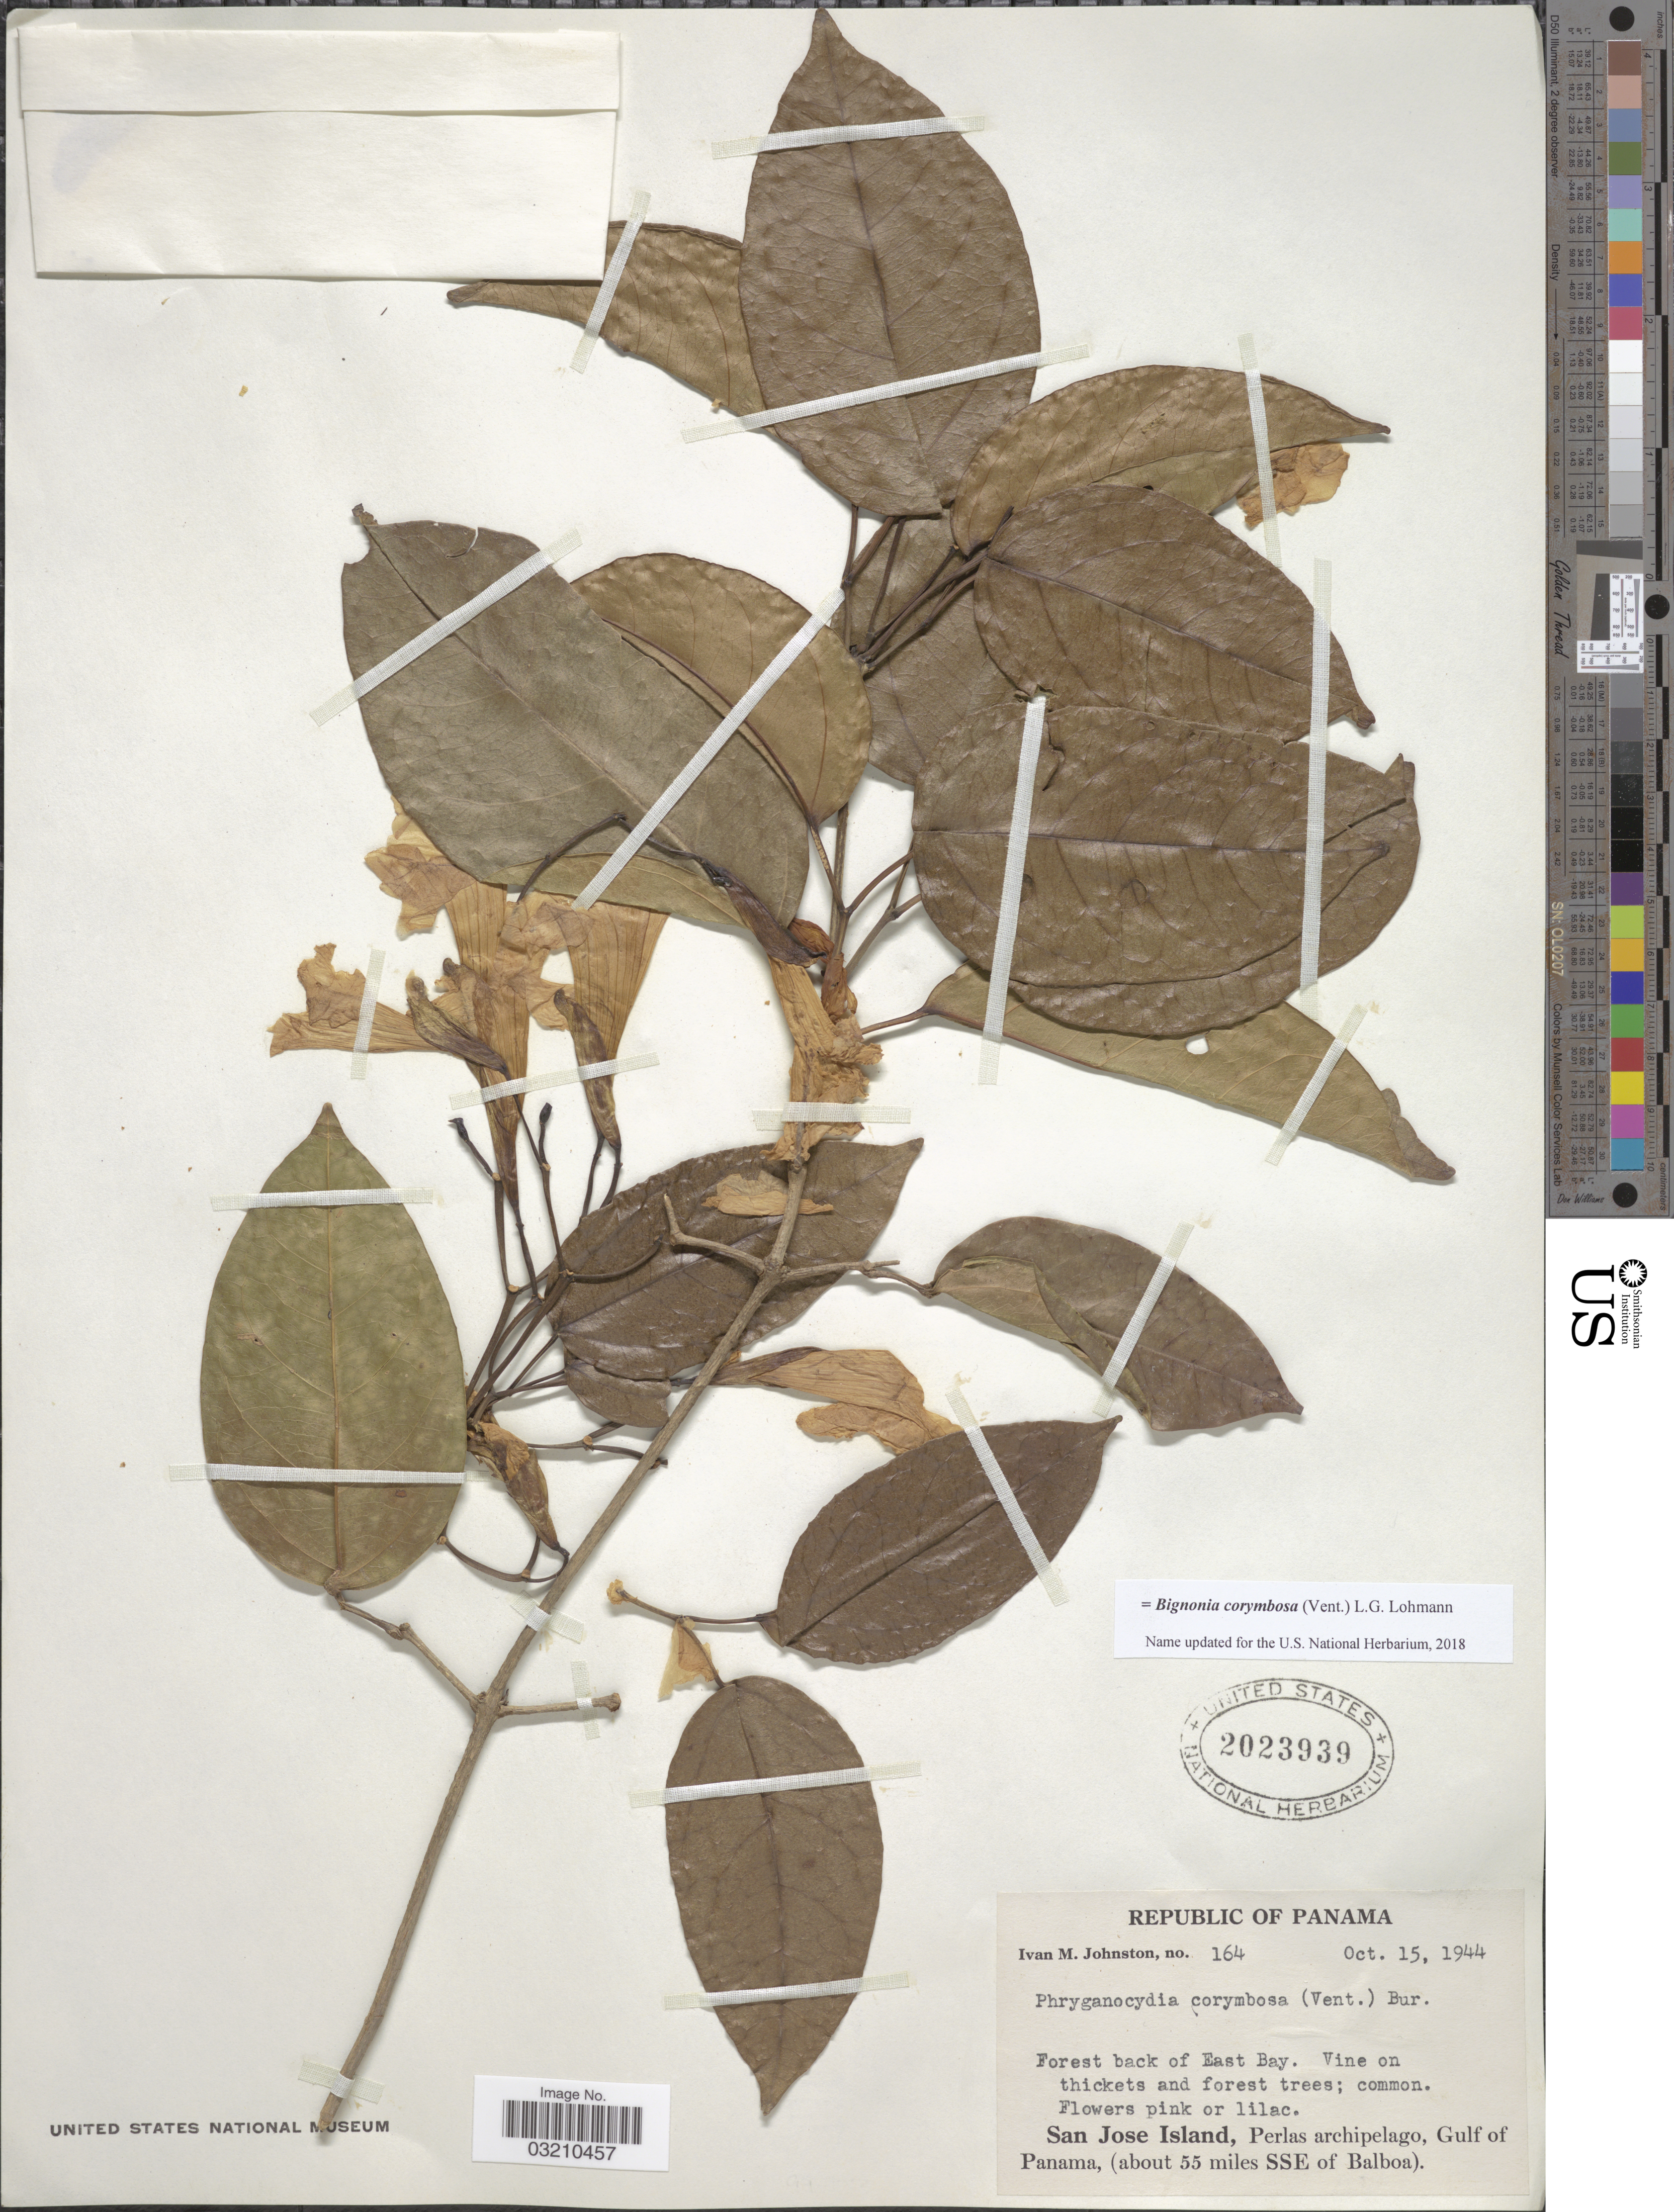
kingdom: Plantae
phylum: Tracheophyta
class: Magnoliopsida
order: Lamiales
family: Bignoniaceae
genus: Bignonia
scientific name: Bignonia corymbosa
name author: (Vent.) L.G. Lohmann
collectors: I.M. Johnston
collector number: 164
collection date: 1944-10-15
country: Panama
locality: Forest back of East Bay. San Jose Island, Perlas archipelago, Gulf of Panama, (about 55 miles SSE of Balboa).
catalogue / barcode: US 2023939